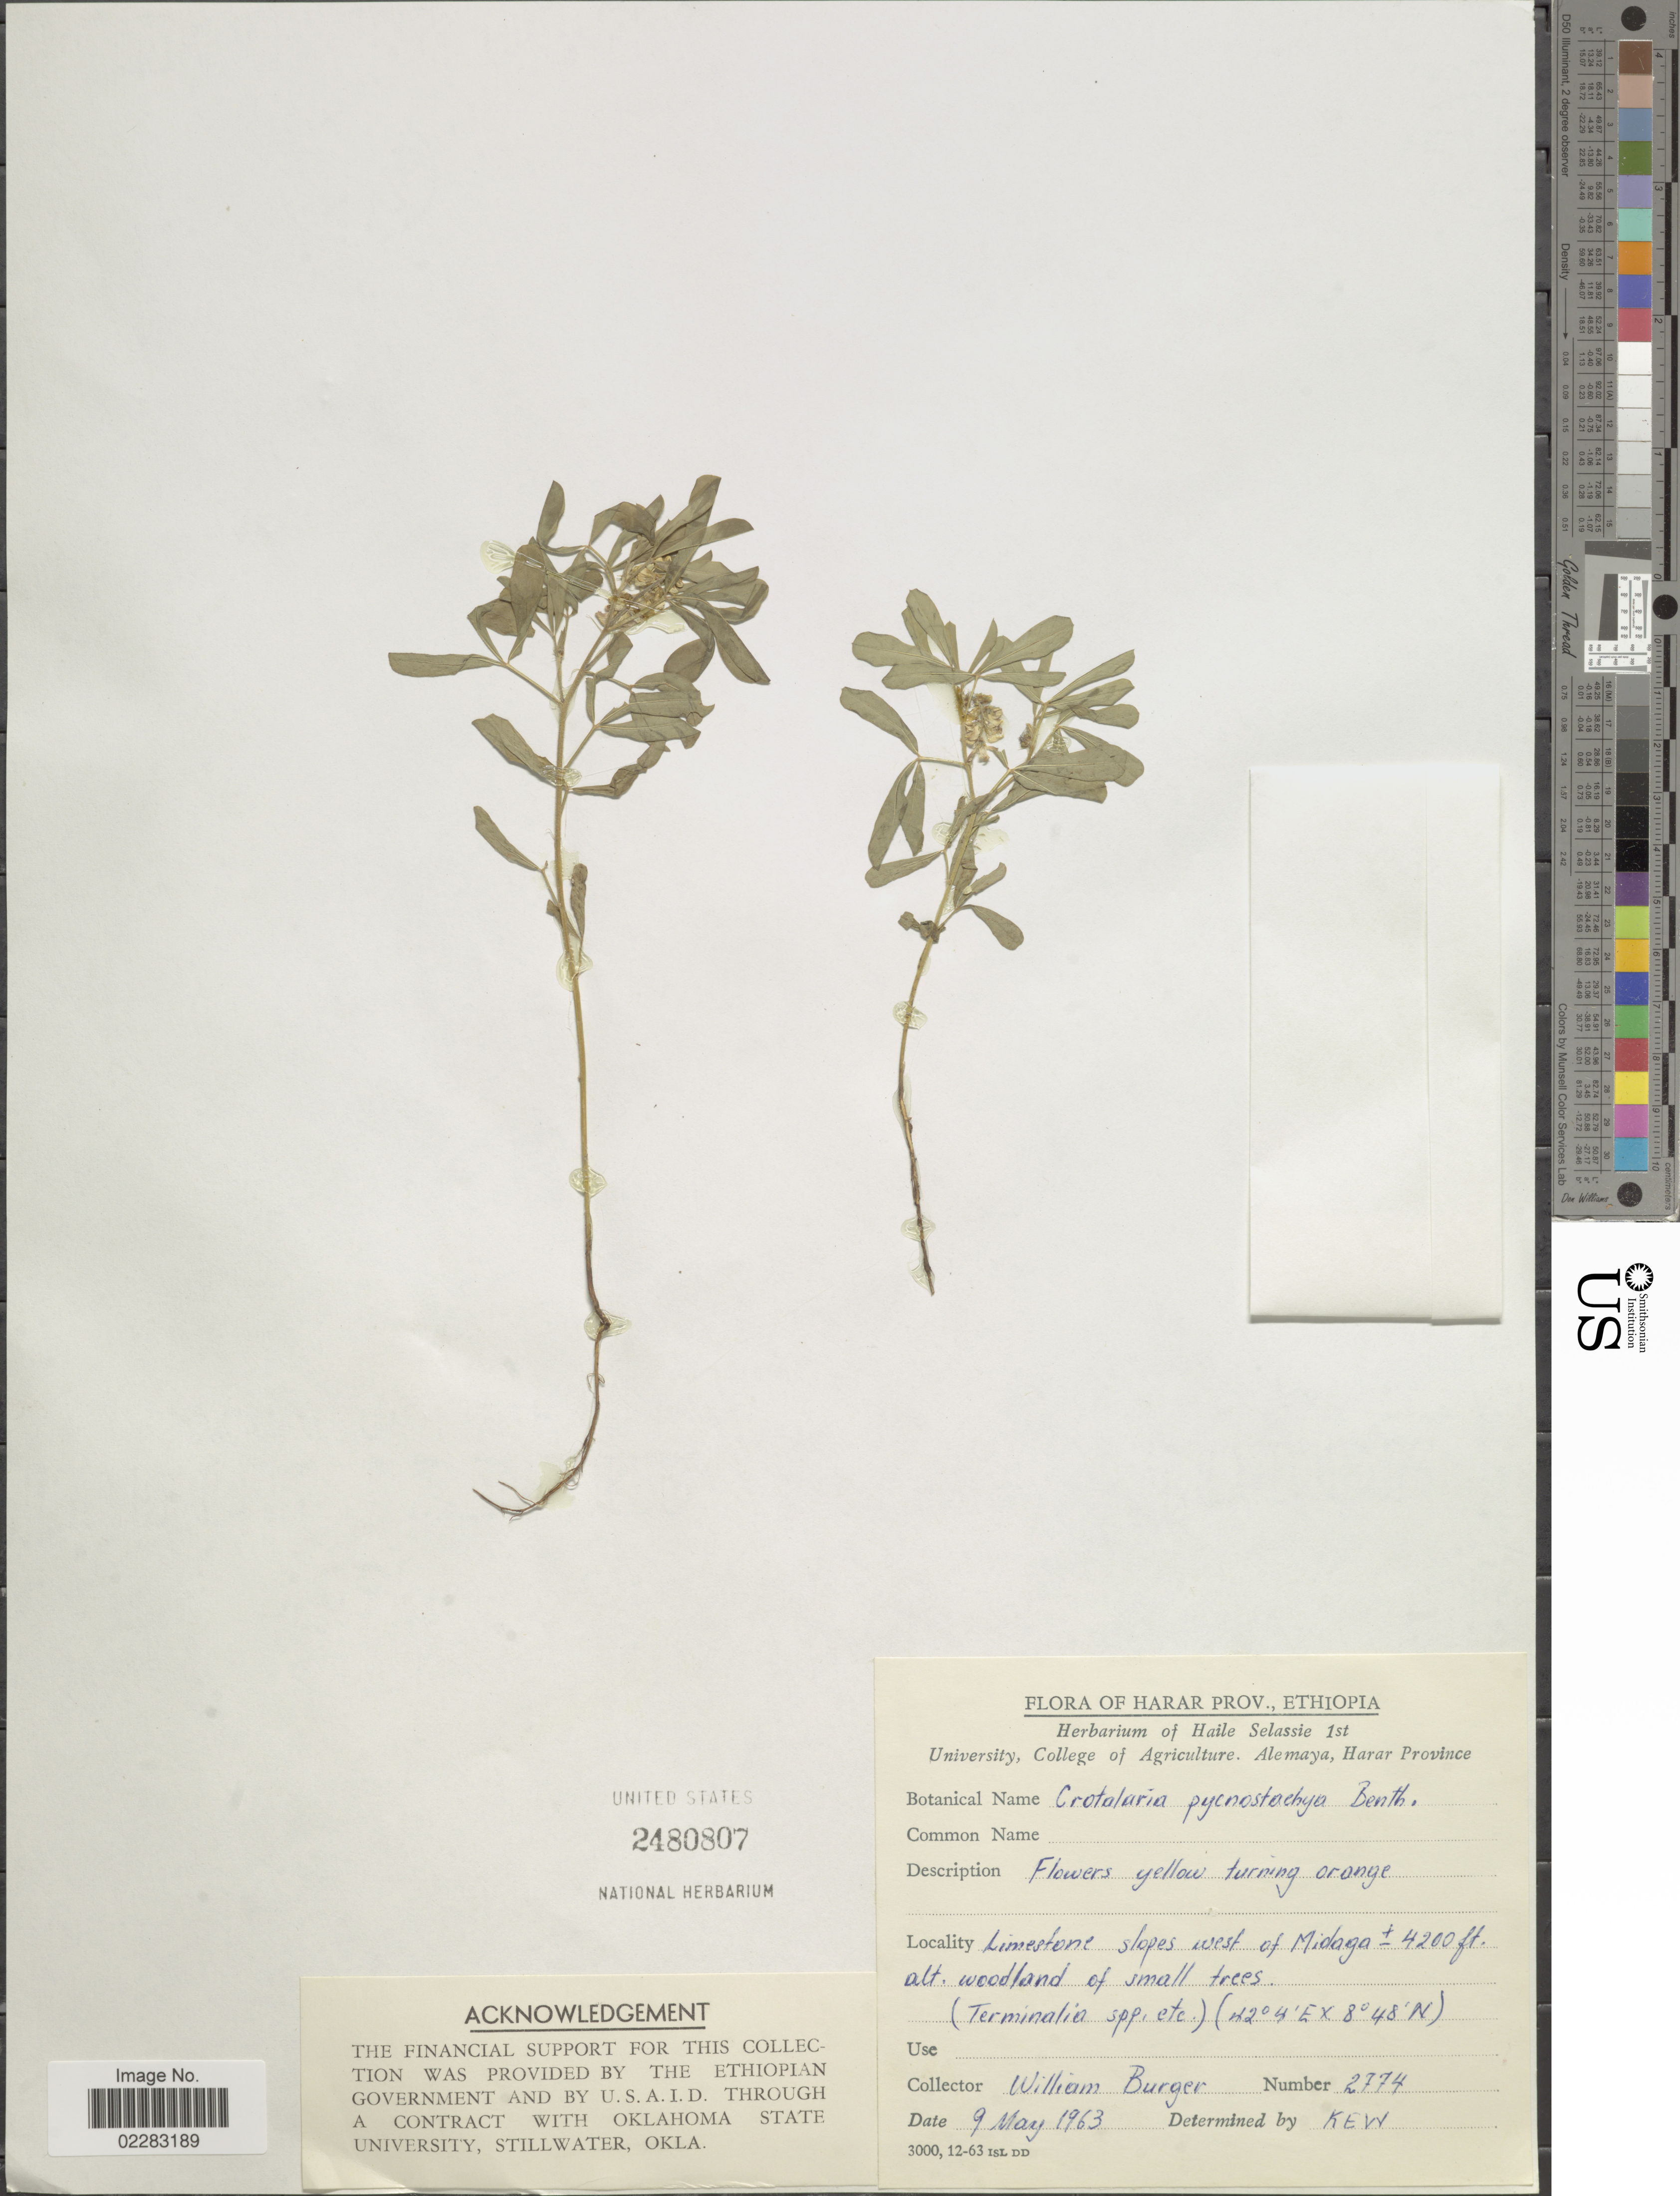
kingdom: Plantae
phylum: Tracheophyta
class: Magnoliopsida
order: Fabales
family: Fabaceae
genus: Crotalaria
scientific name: Crotalaria pycnostachya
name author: Benth.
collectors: W. Burger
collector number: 2774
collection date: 1963-05-09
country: Ethiopia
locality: Harar prov., limestone slopes west of Midaga.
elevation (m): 1280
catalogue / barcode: US 2480807